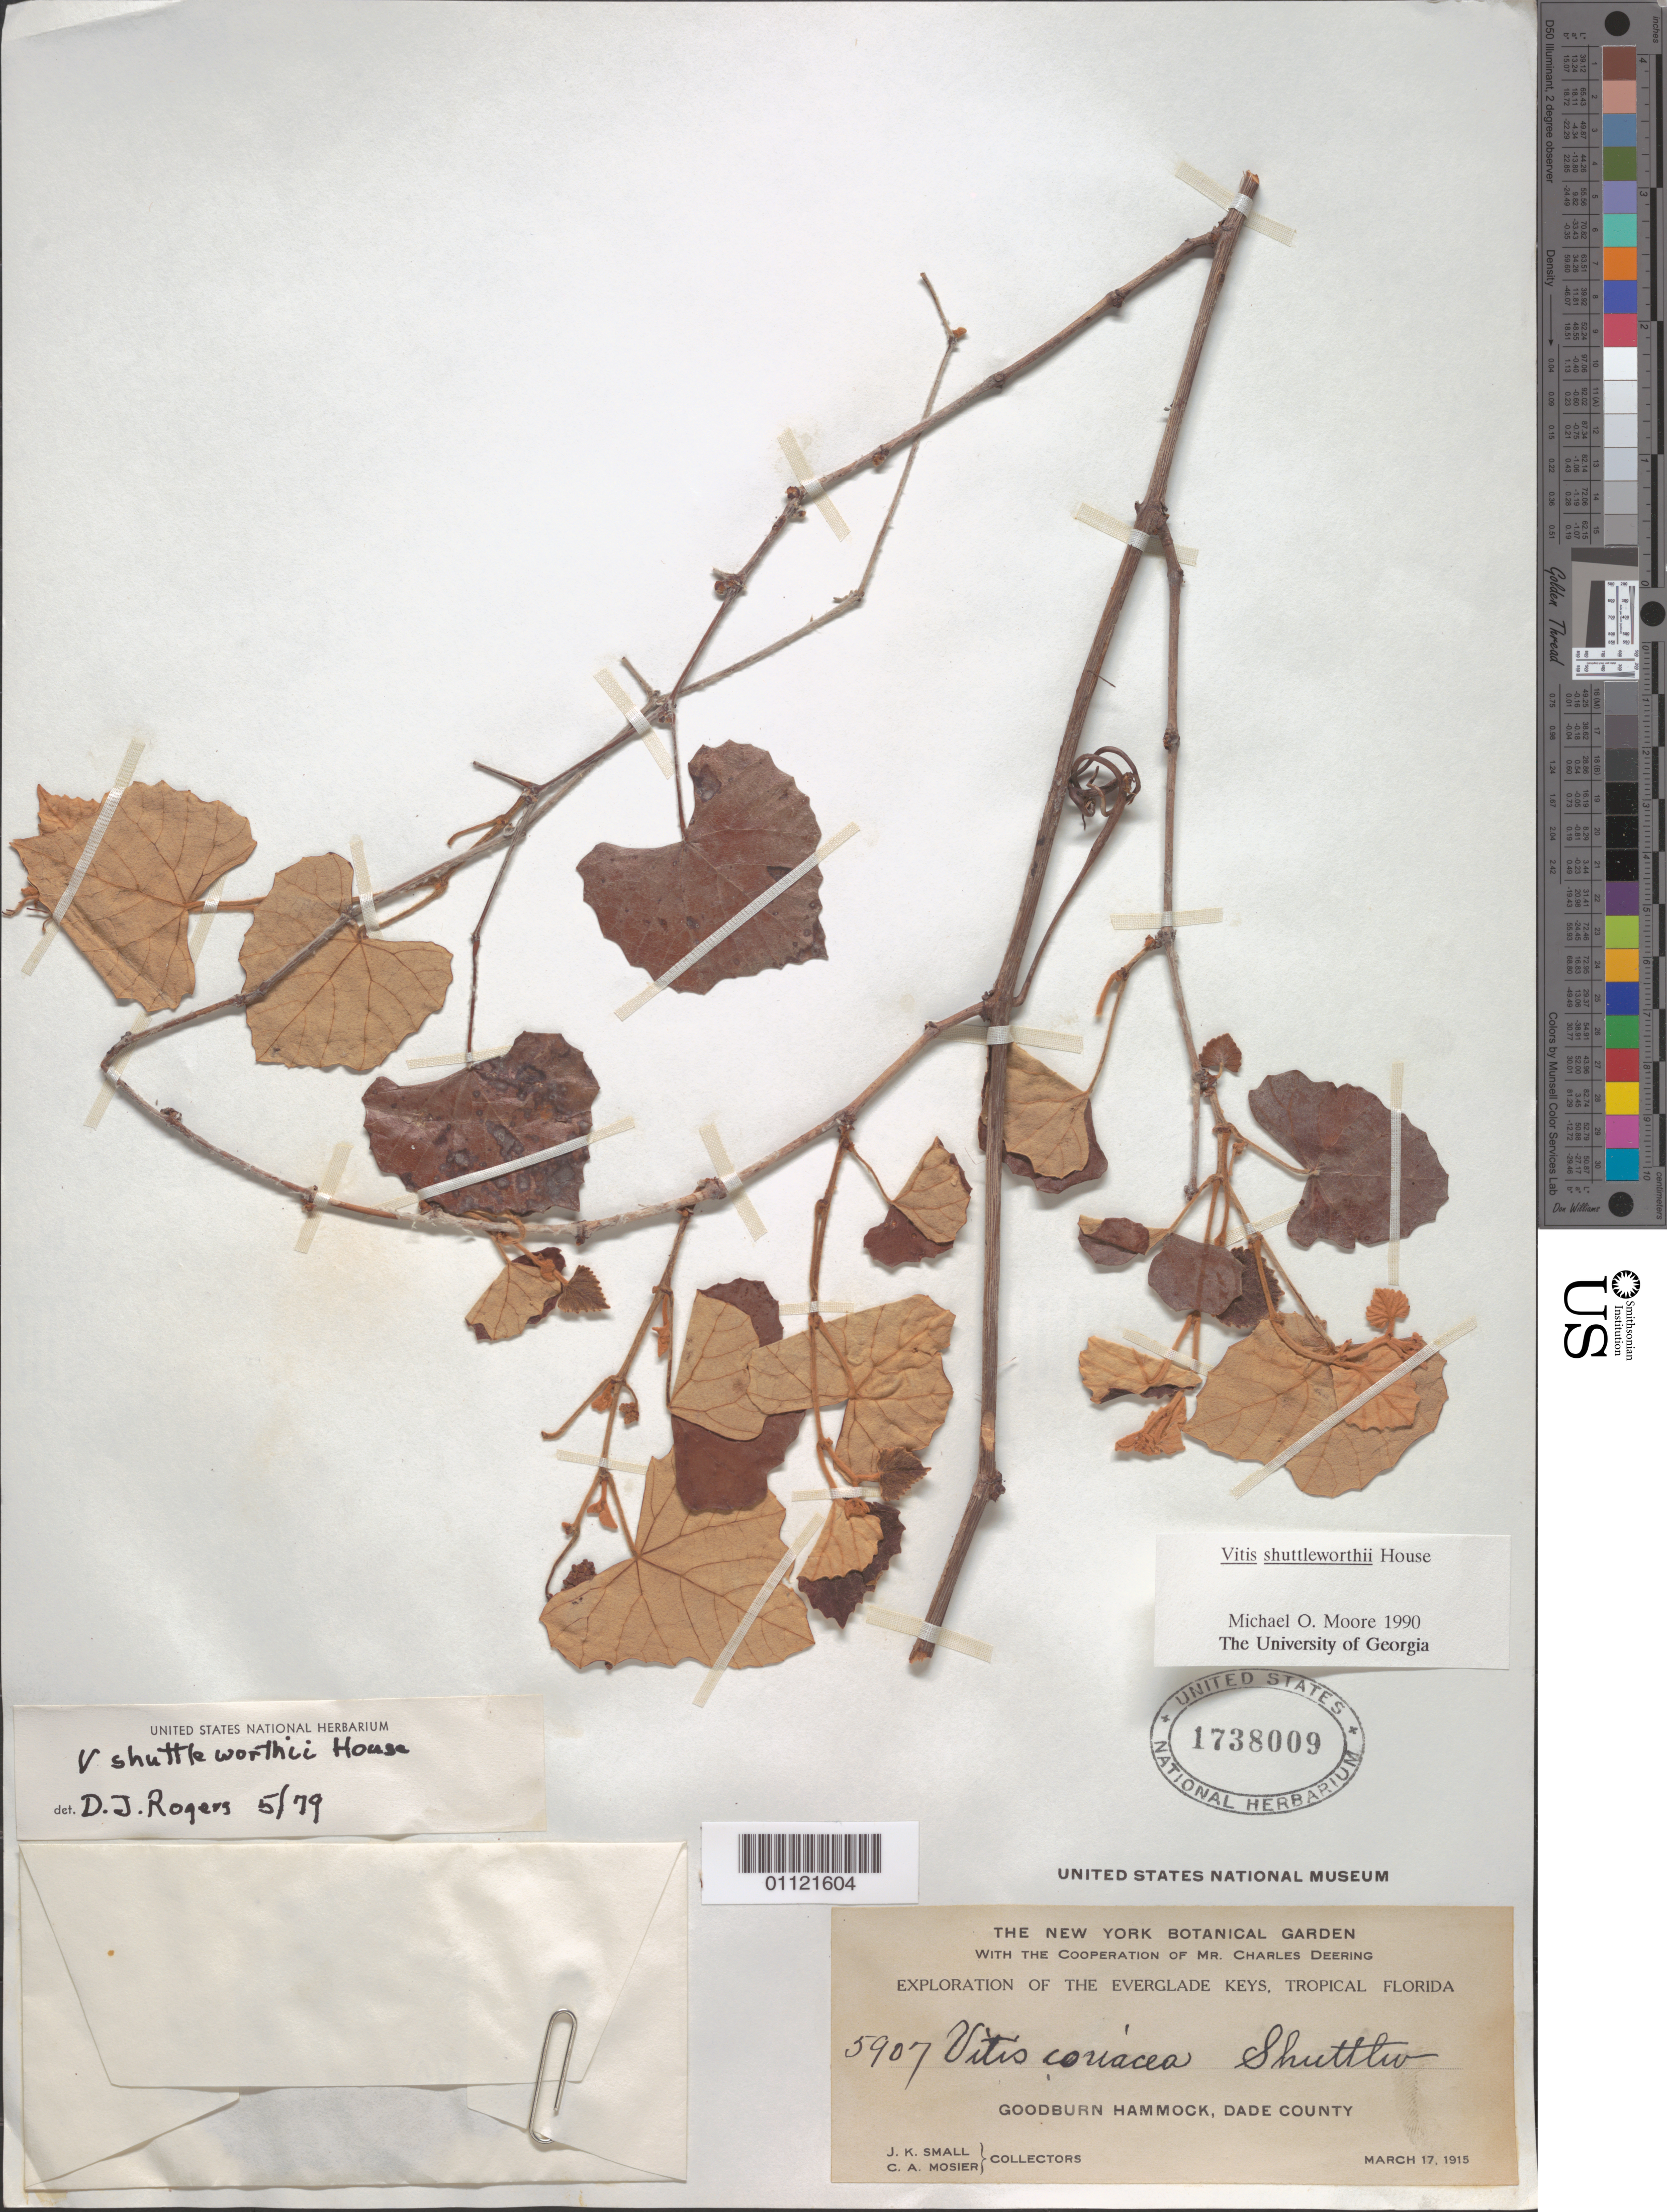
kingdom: Plantae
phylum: Tracheophyta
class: Magnoliopsida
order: Vitales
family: Vitaceae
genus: Vitis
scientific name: Vitis shuttleworthii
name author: House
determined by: Rogers, D. J.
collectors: J. K. Small & C. A. Mosier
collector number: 5907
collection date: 1915-03-17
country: United States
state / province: Florida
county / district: Dade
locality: Goodburn Hammock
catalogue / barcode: US 1738009